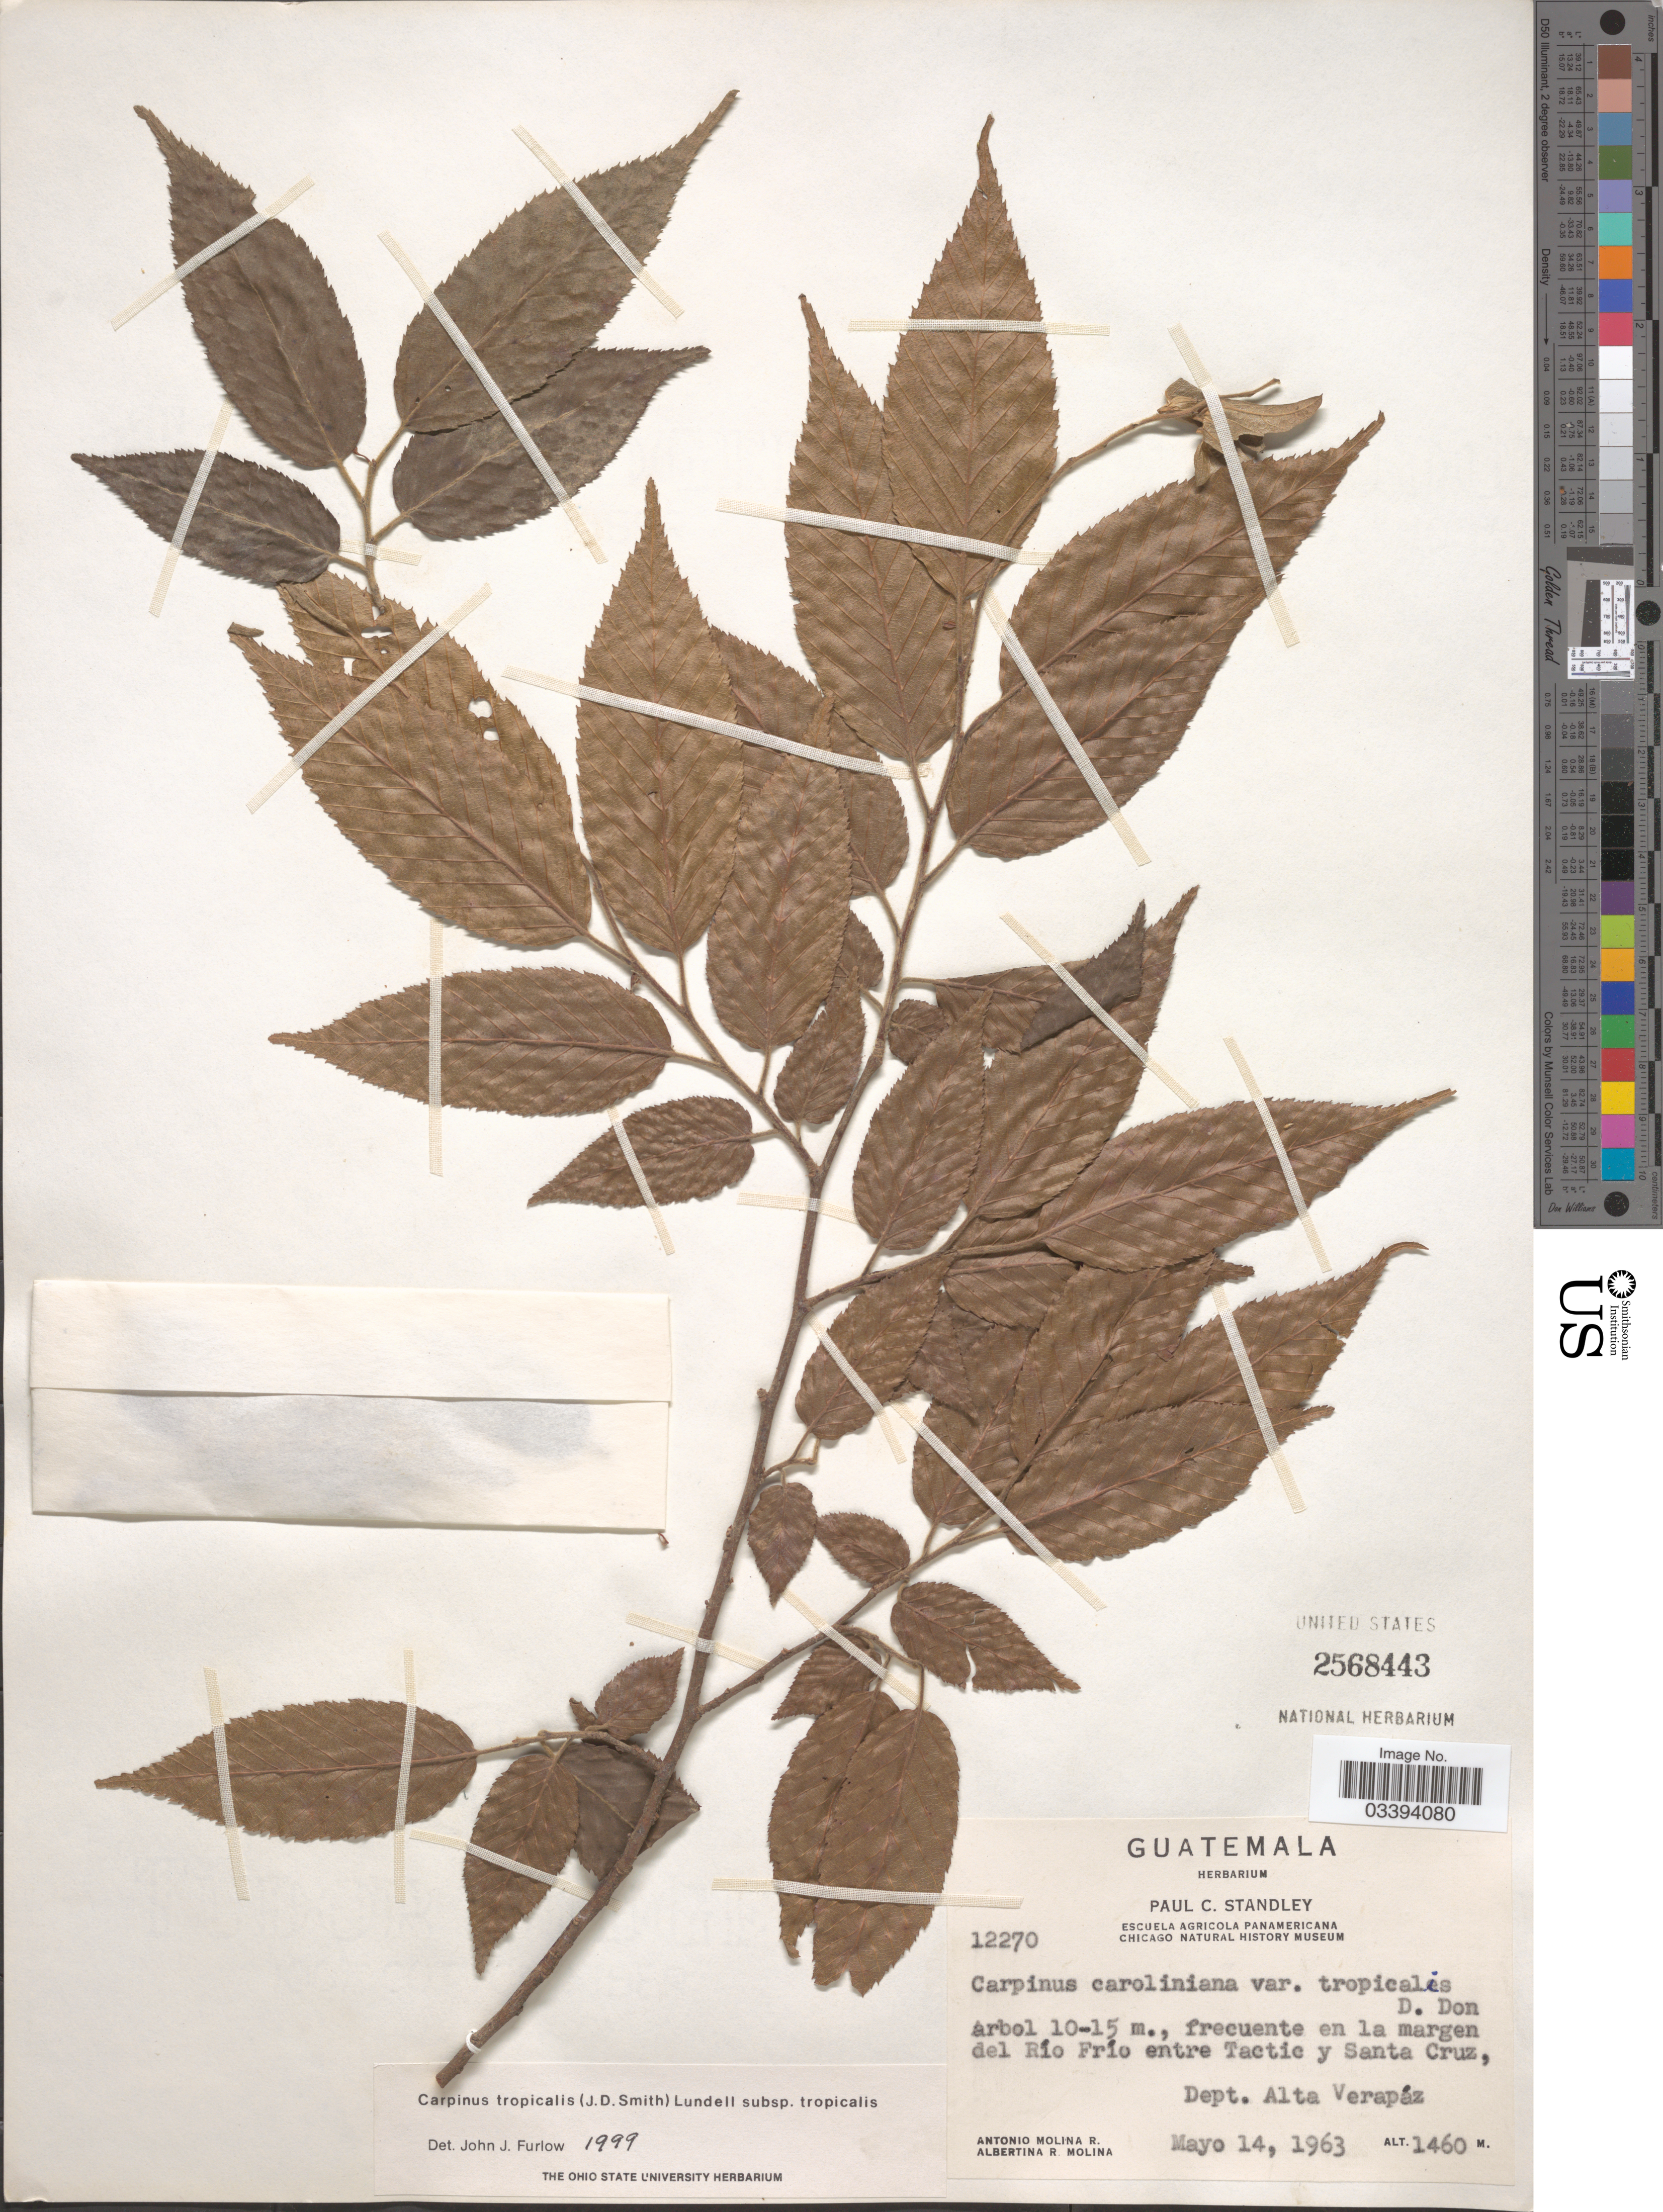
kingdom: Plantae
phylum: Tracheophyta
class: Magnoliopsida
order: Fagales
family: Betulaceae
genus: Carpinus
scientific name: Carpinus tropicalis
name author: (Donn. Sm.) Lundell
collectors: A. Molina R. & A. R. Molina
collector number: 12270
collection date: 1963-05-14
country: Guatemala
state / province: Alta Verapaz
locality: Frecuente en la margen del Río Frío entre Tactic y Santa Cruz, Dept. Alta Verapáz.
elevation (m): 1460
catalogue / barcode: US 2568443